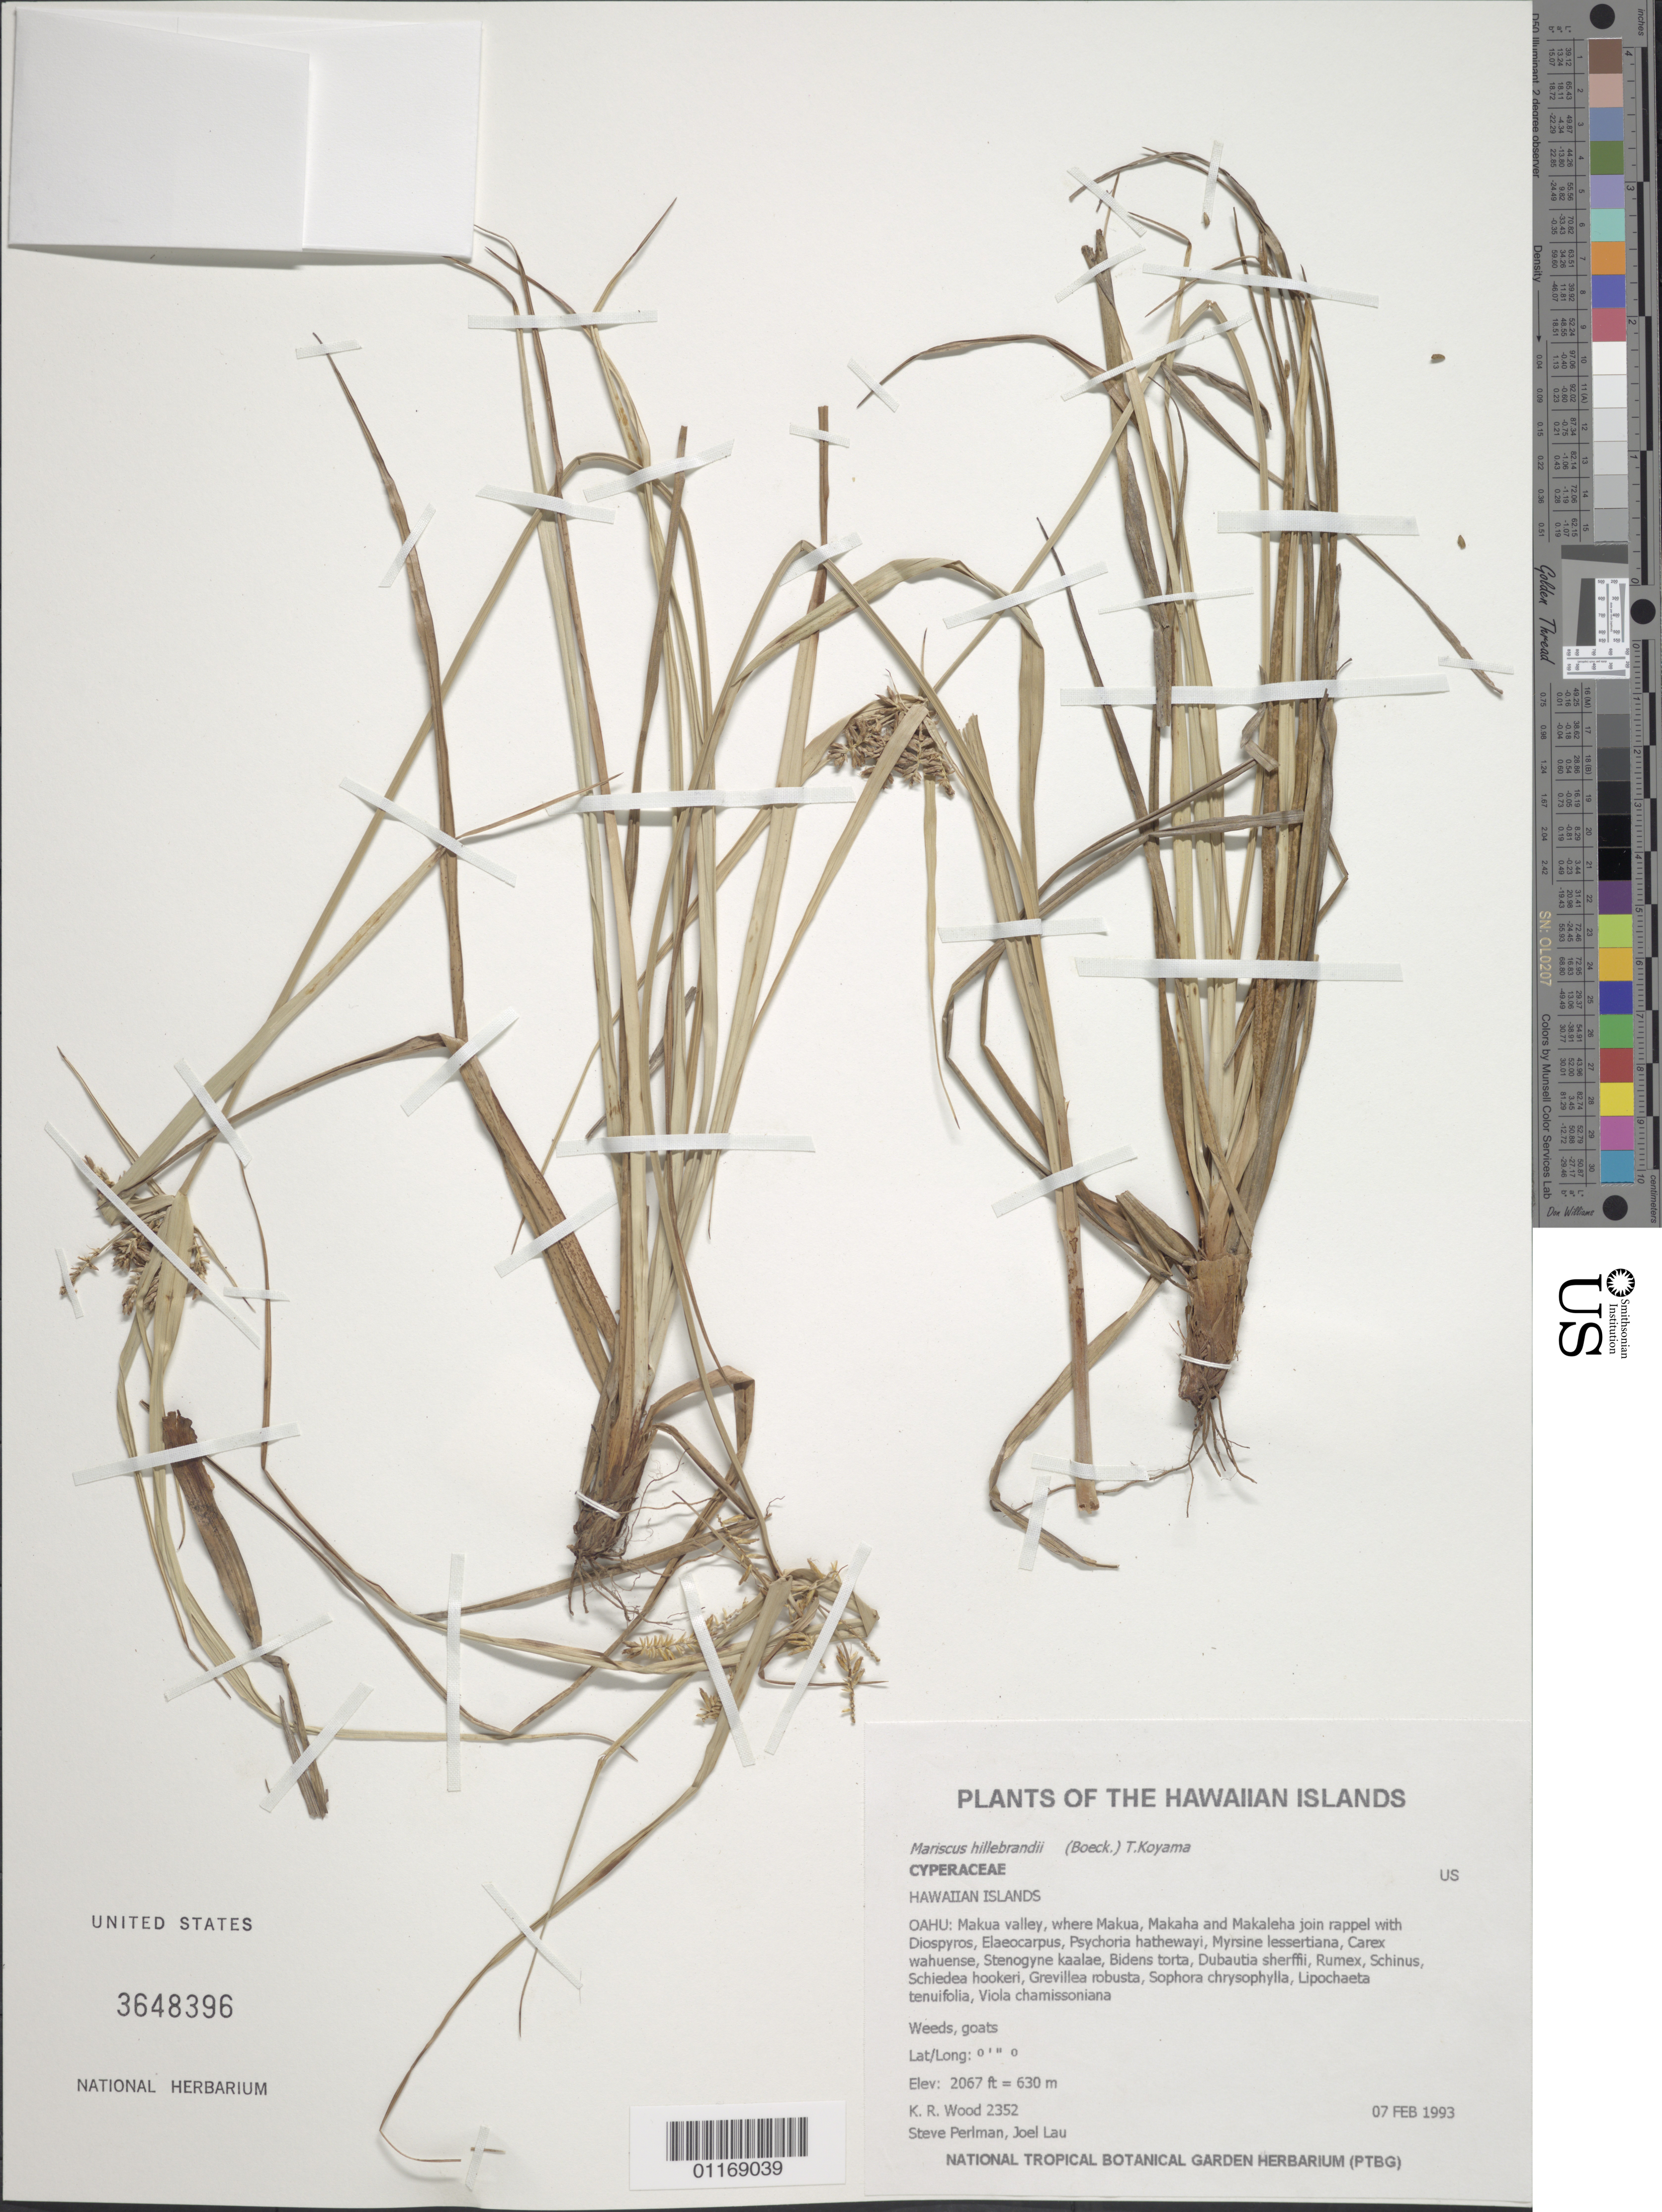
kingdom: Plantae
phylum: Tracheophyta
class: Liliopsida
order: Poales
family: Cyperaceae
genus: Cyperus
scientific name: Cyperus hillebrandii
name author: Boeckeler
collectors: K. R. Wood, S. P. Perlman & J. Lau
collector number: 2352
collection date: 1993-02-07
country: United States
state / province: Hawaii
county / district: Honolulu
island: Oahu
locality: Makua valley, where Makua, Makaha and Makaleha join rappel.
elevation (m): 630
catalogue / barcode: US 3648396